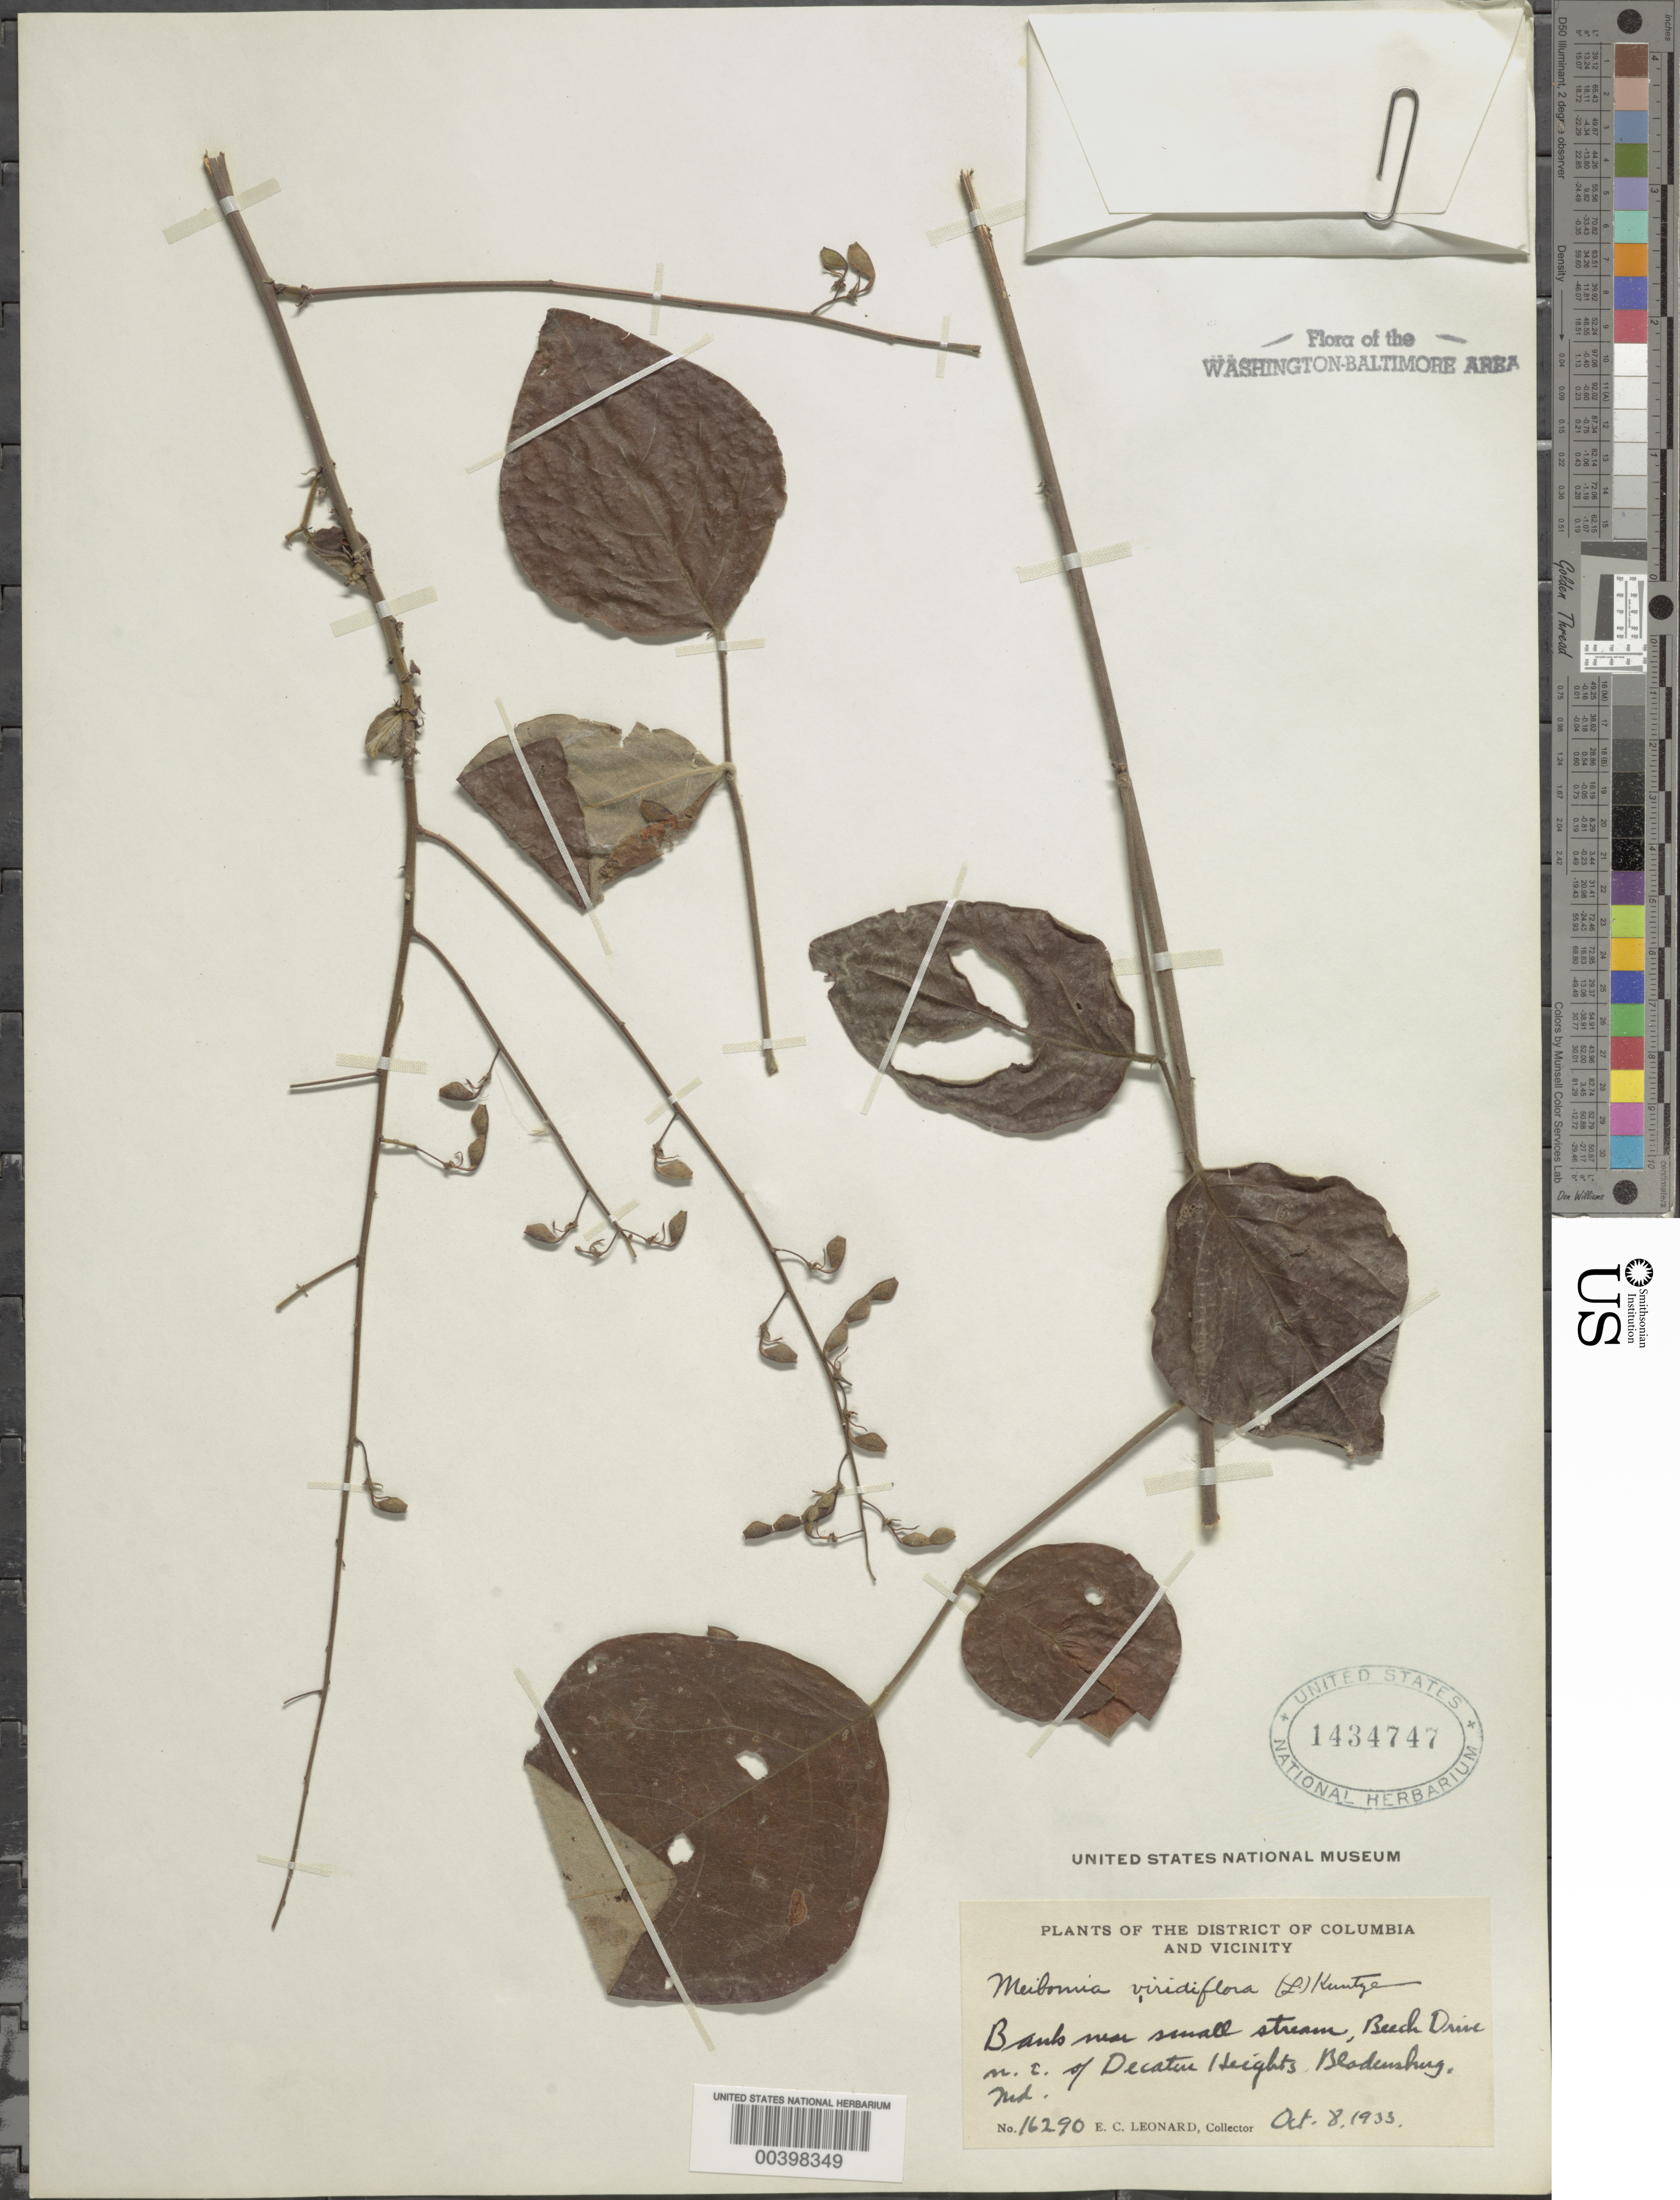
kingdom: Plantae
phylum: Tracheophyta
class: Magnoliopsida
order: Fabales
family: Fabaceae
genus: Desmodium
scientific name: Desmodium viridiflorum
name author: (L.) DC.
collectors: E. C. Leonard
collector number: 16290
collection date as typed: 08 Oct 1933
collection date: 1933-10-08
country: United States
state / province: Maryland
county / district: Prince George's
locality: Beech Drive, Bladensburg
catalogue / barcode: US 1434747